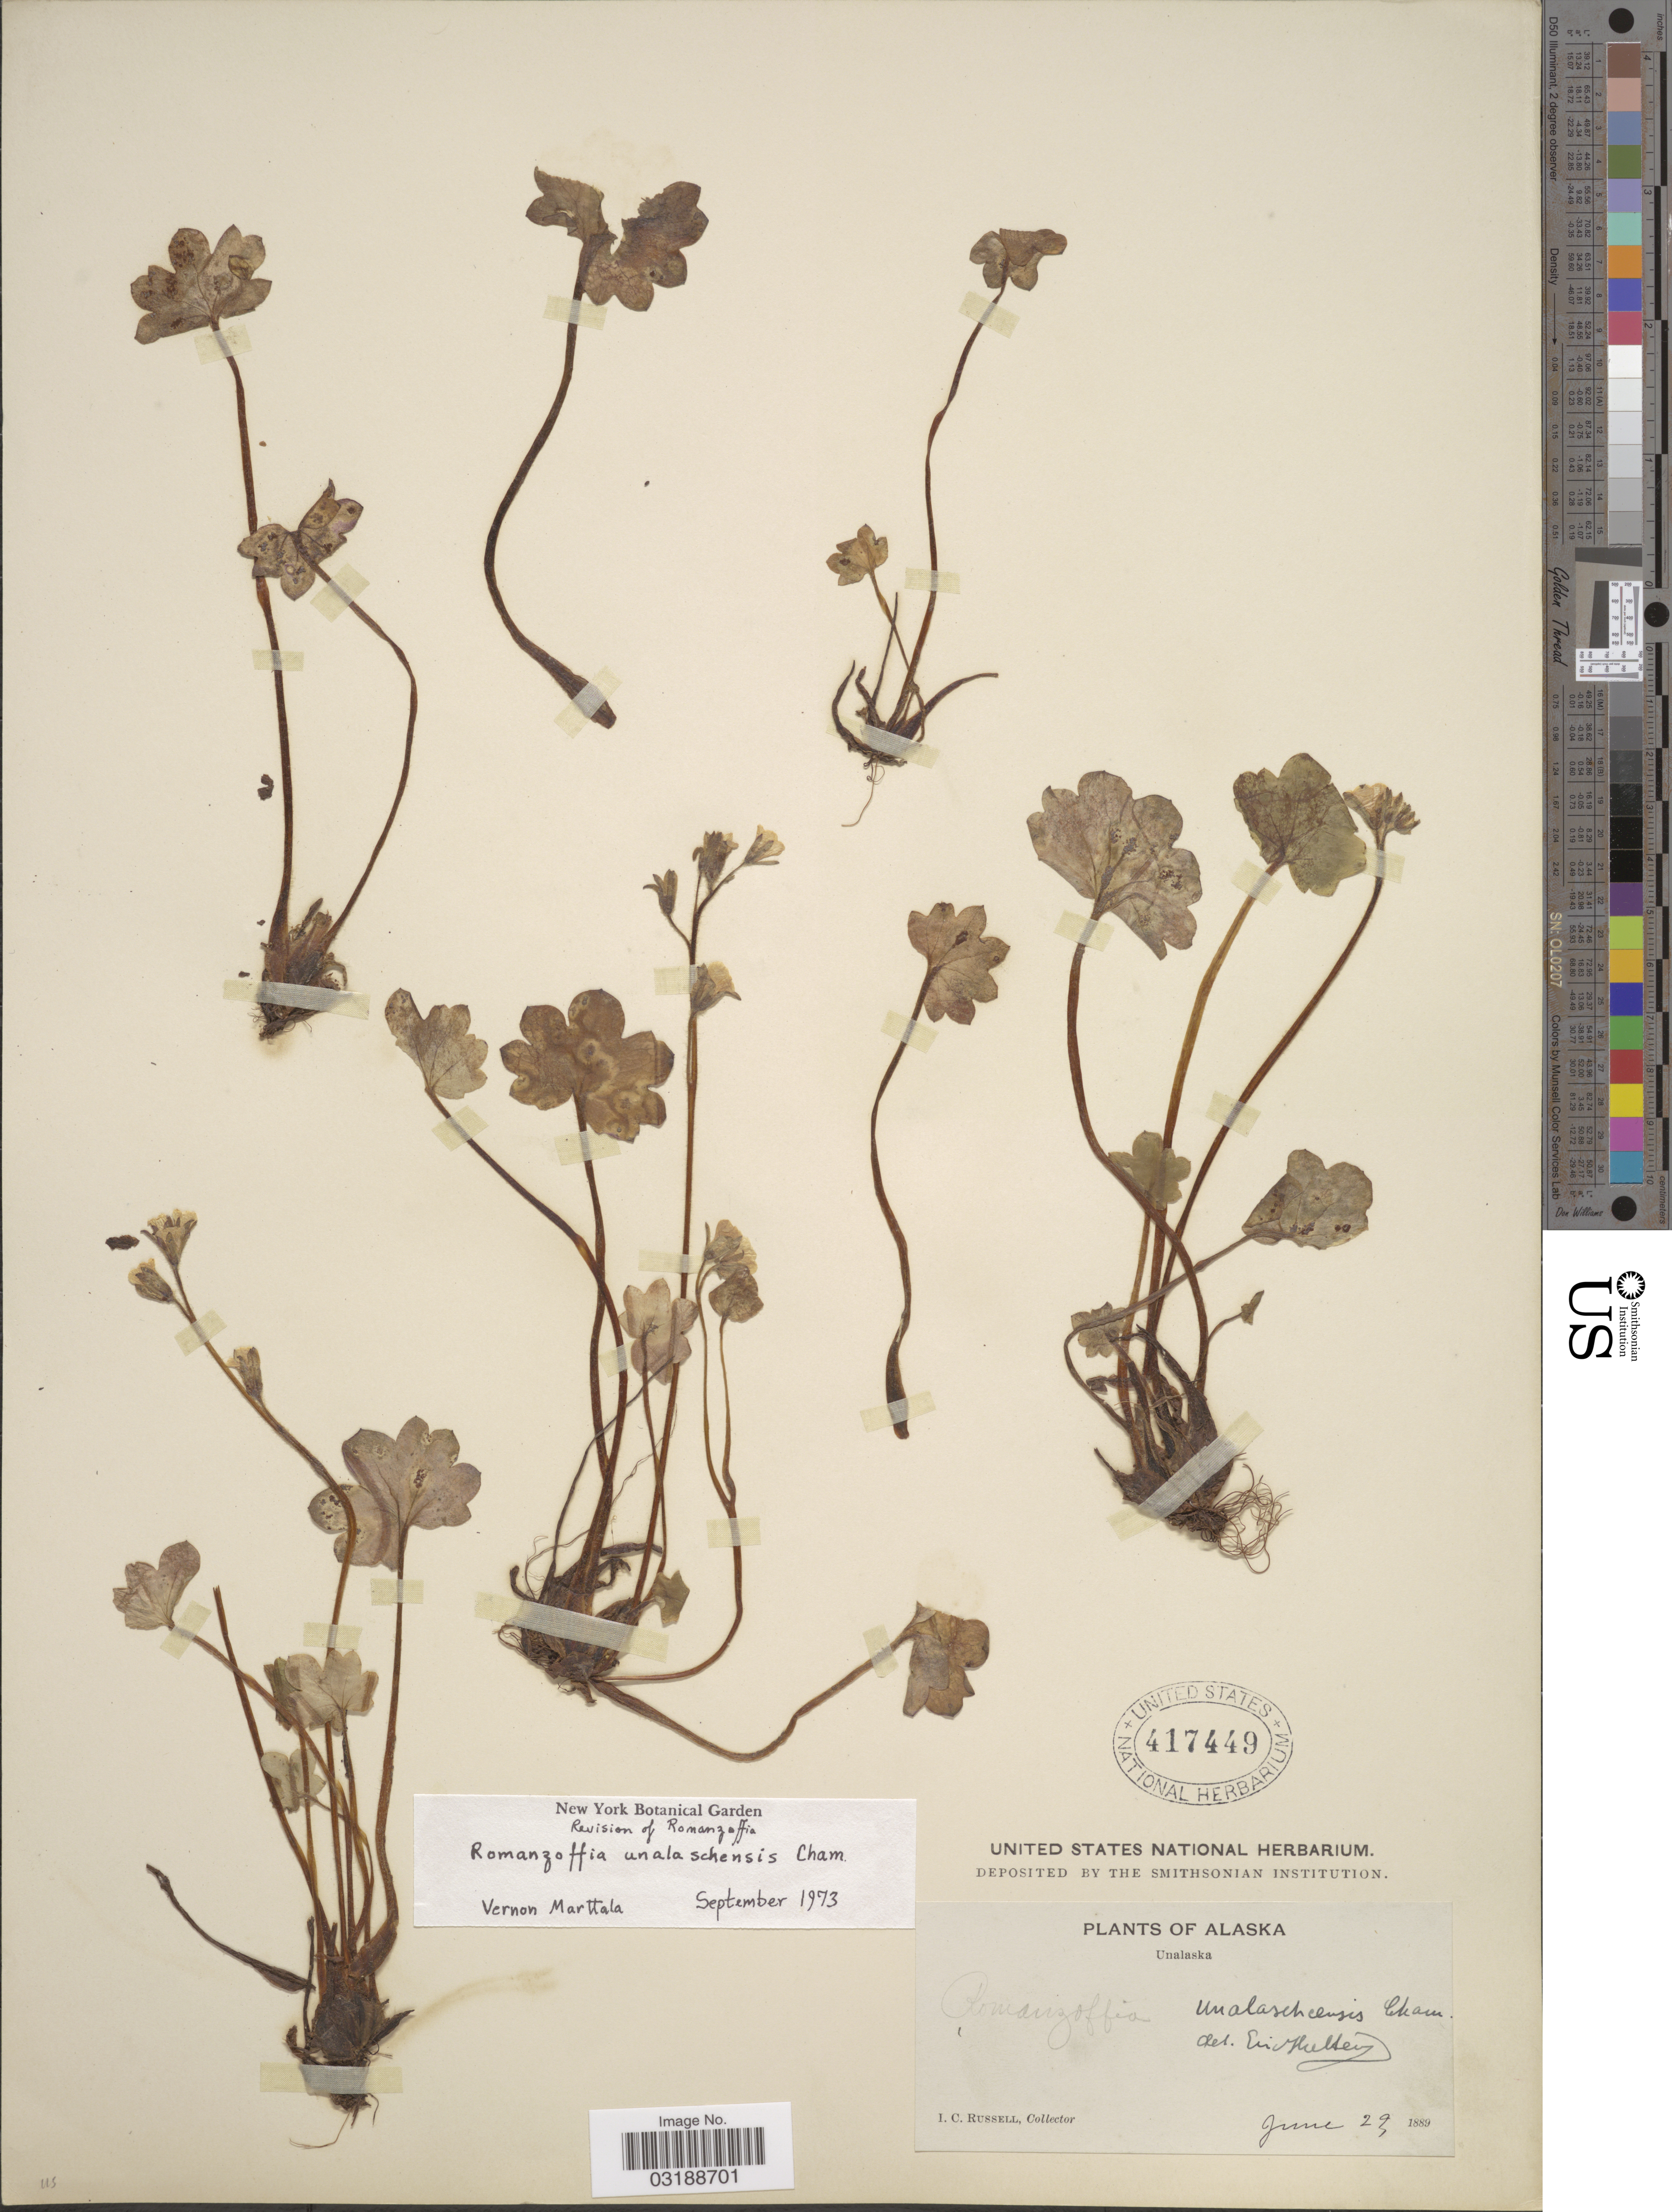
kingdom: Plantae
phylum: Tracheophyta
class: Magnoliopsida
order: Boraginales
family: Hydrophyllaceae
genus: Romanzoffia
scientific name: Romanzoffia unalaschcensis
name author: Cham.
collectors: I. C. Russell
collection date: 1889-06-29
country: United States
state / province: Alaska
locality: Unalaska.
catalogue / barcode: US 417449